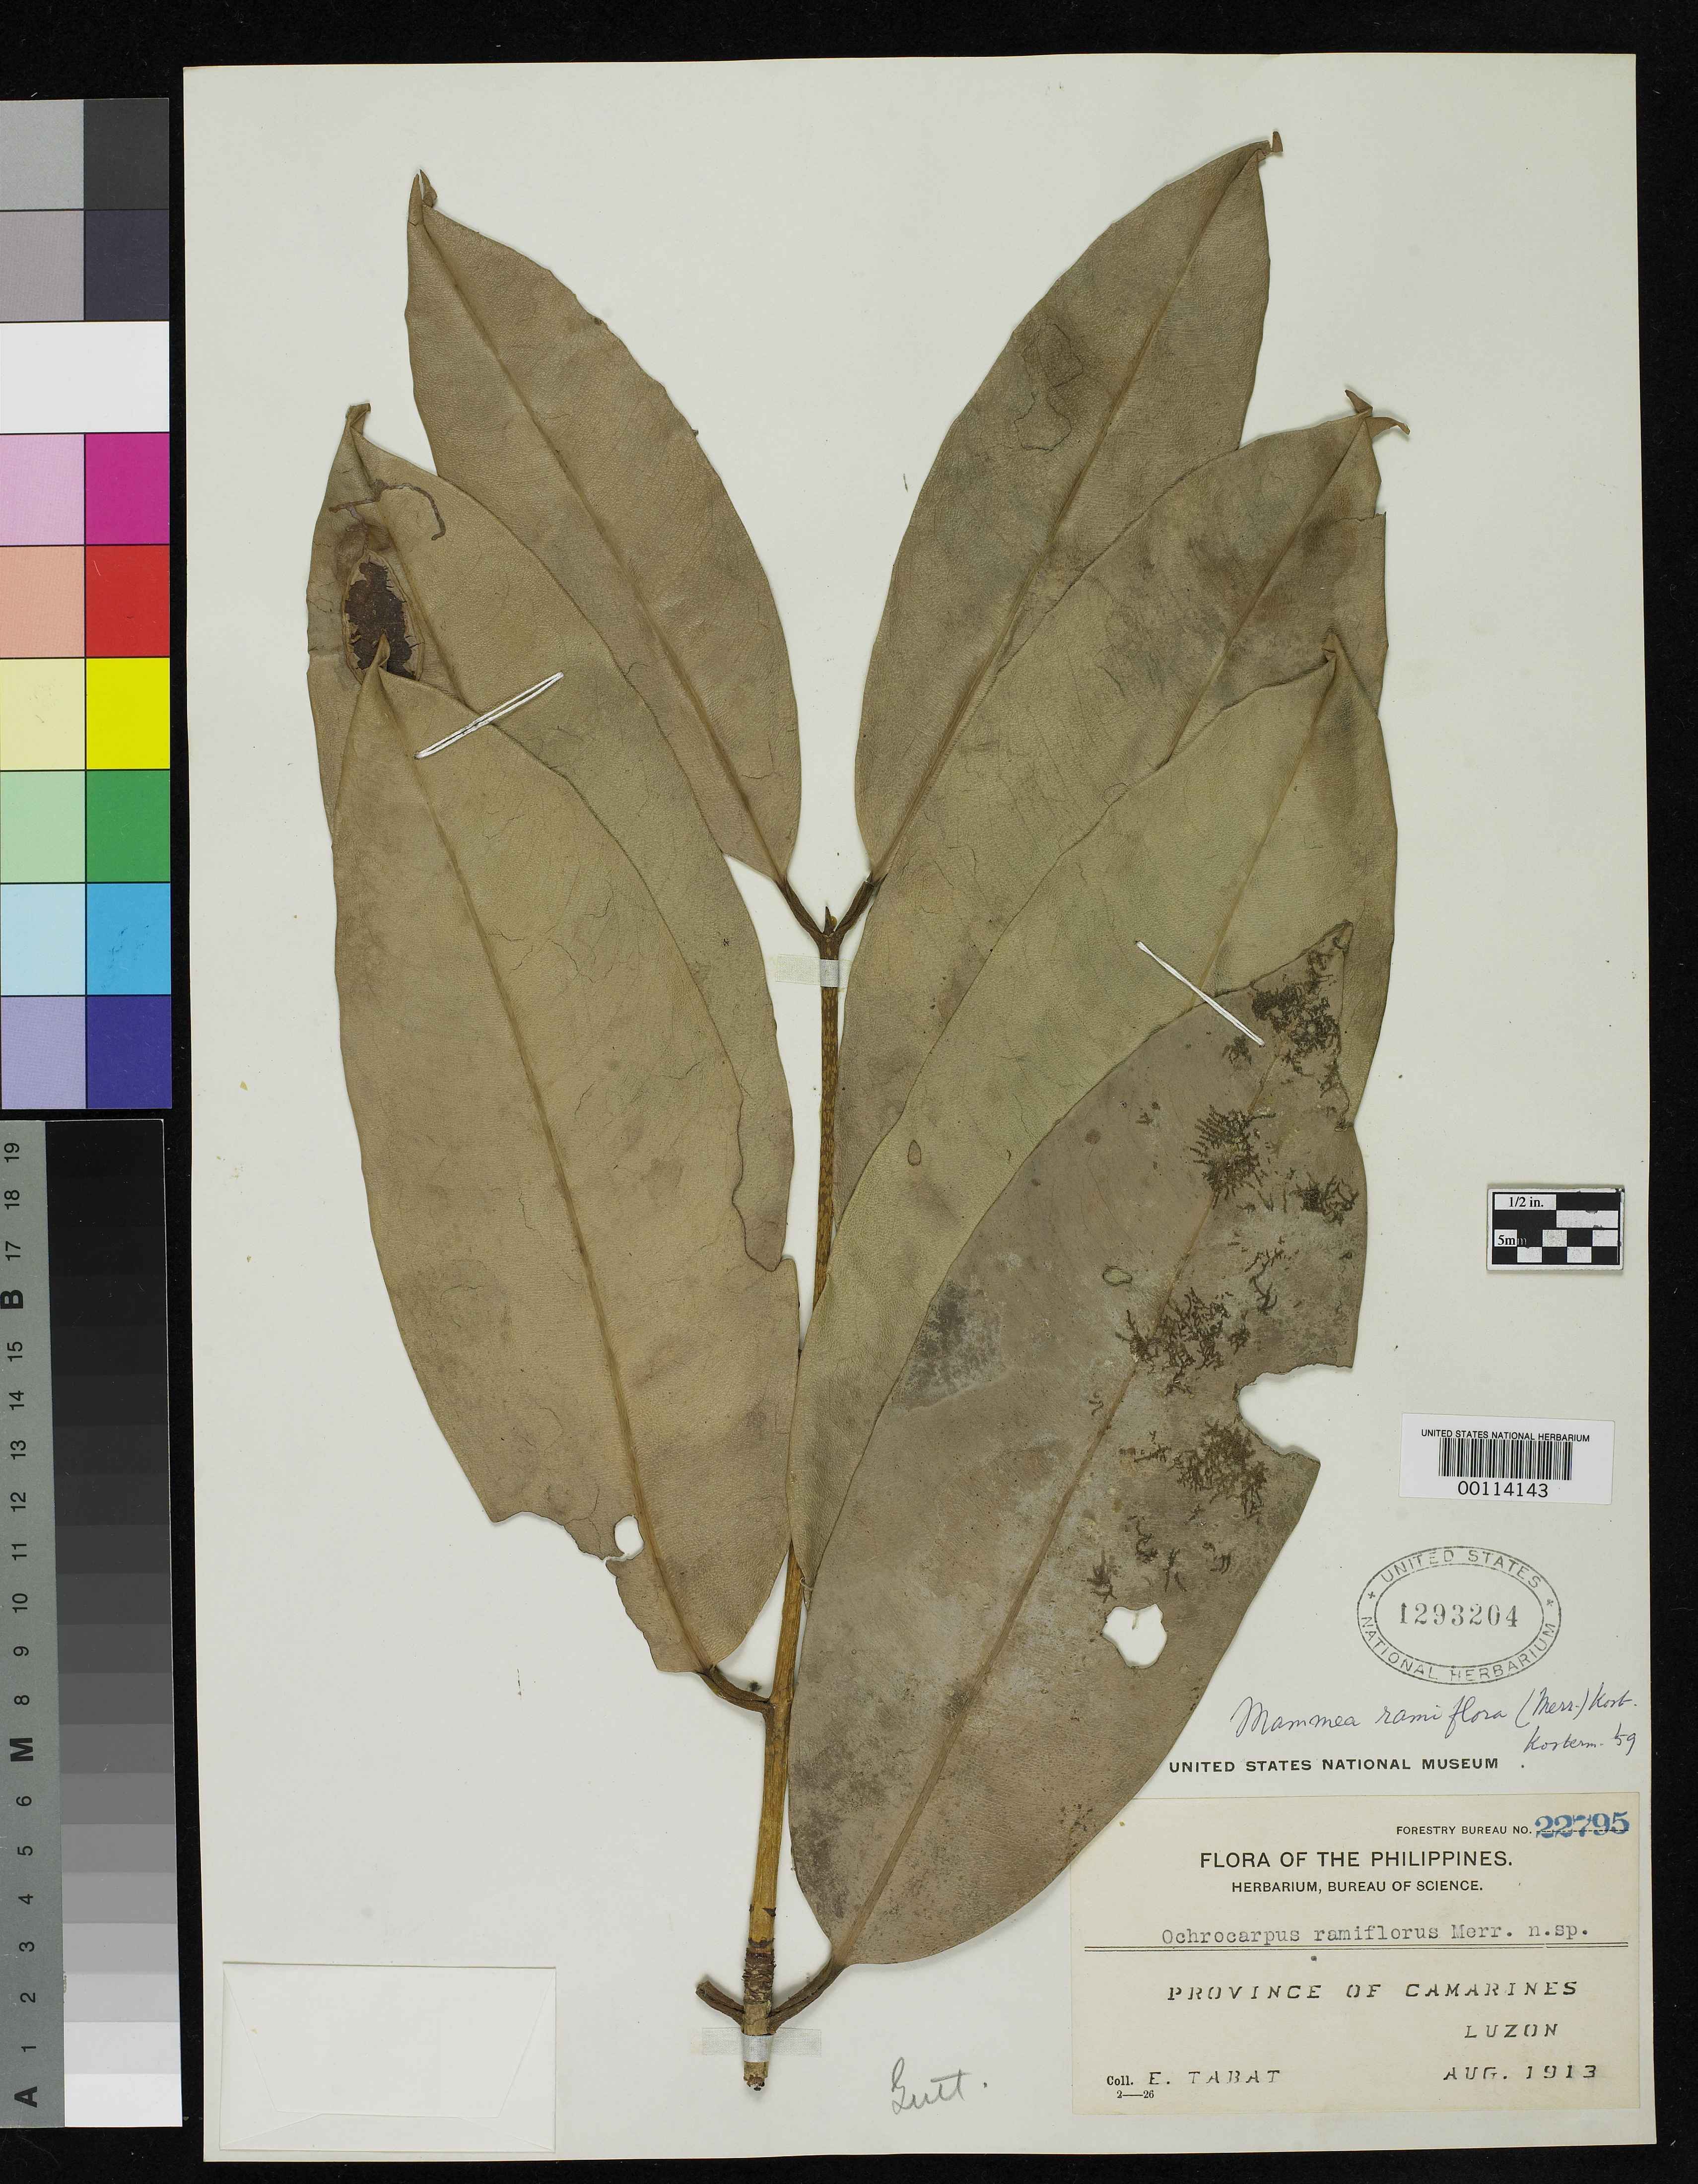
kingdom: Plantae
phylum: Tracheophyta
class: Magnoliopsida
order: Malpighiales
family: Clusiaceae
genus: Ochrocarpos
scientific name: Ochrocarpos ramiflorus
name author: Merr.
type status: Isotype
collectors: E. Tabat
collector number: Bur. Sci. 22795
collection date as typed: Aug 1913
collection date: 1913-08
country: Philippines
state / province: Bicol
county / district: Camarines Norte / Camarines Sur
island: Luzon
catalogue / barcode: US 1293204